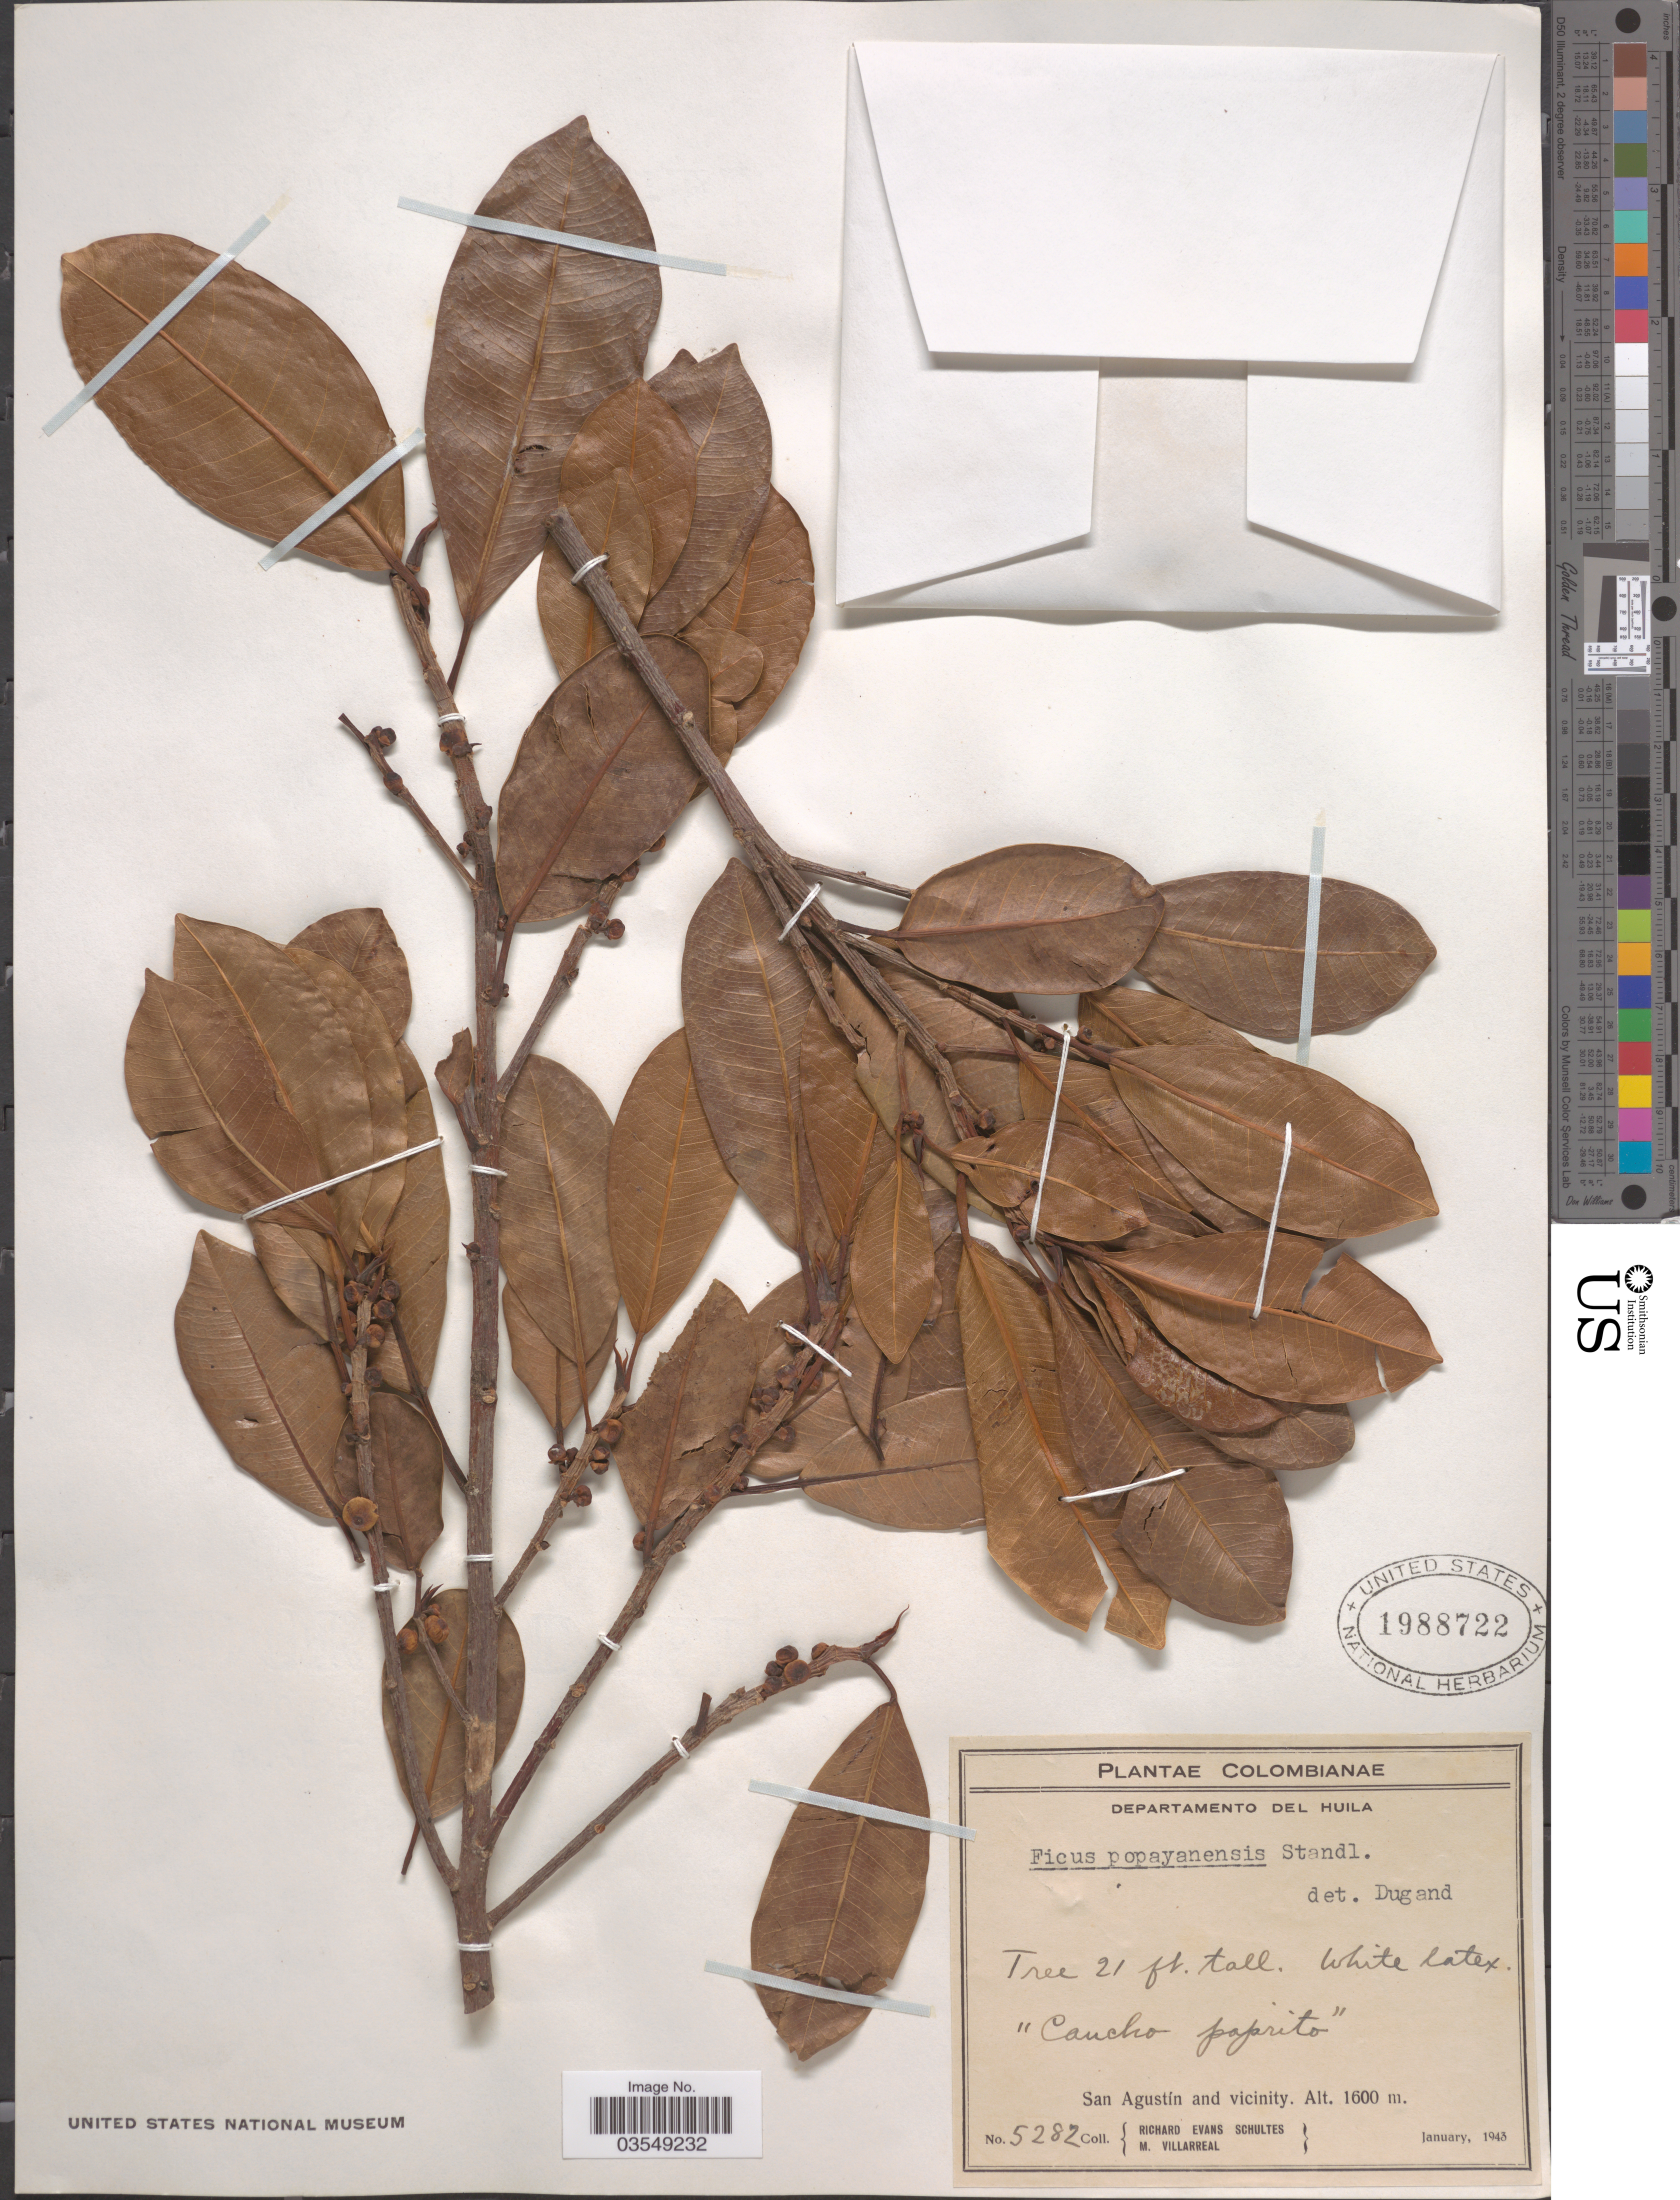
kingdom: Plantae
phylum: Tracheophyta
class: Magnoliopsida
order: Rosales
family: Moraceae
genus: Ficus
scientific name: Ficus popayanensis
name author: Standl.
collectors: R. E. Schultes & M. Villarreal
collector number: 5282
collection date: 1943-01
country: Colombia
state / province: Huila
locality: Departamento del Huila. San Agustín and vicinity.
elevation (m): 1600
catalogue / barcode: US 1988722